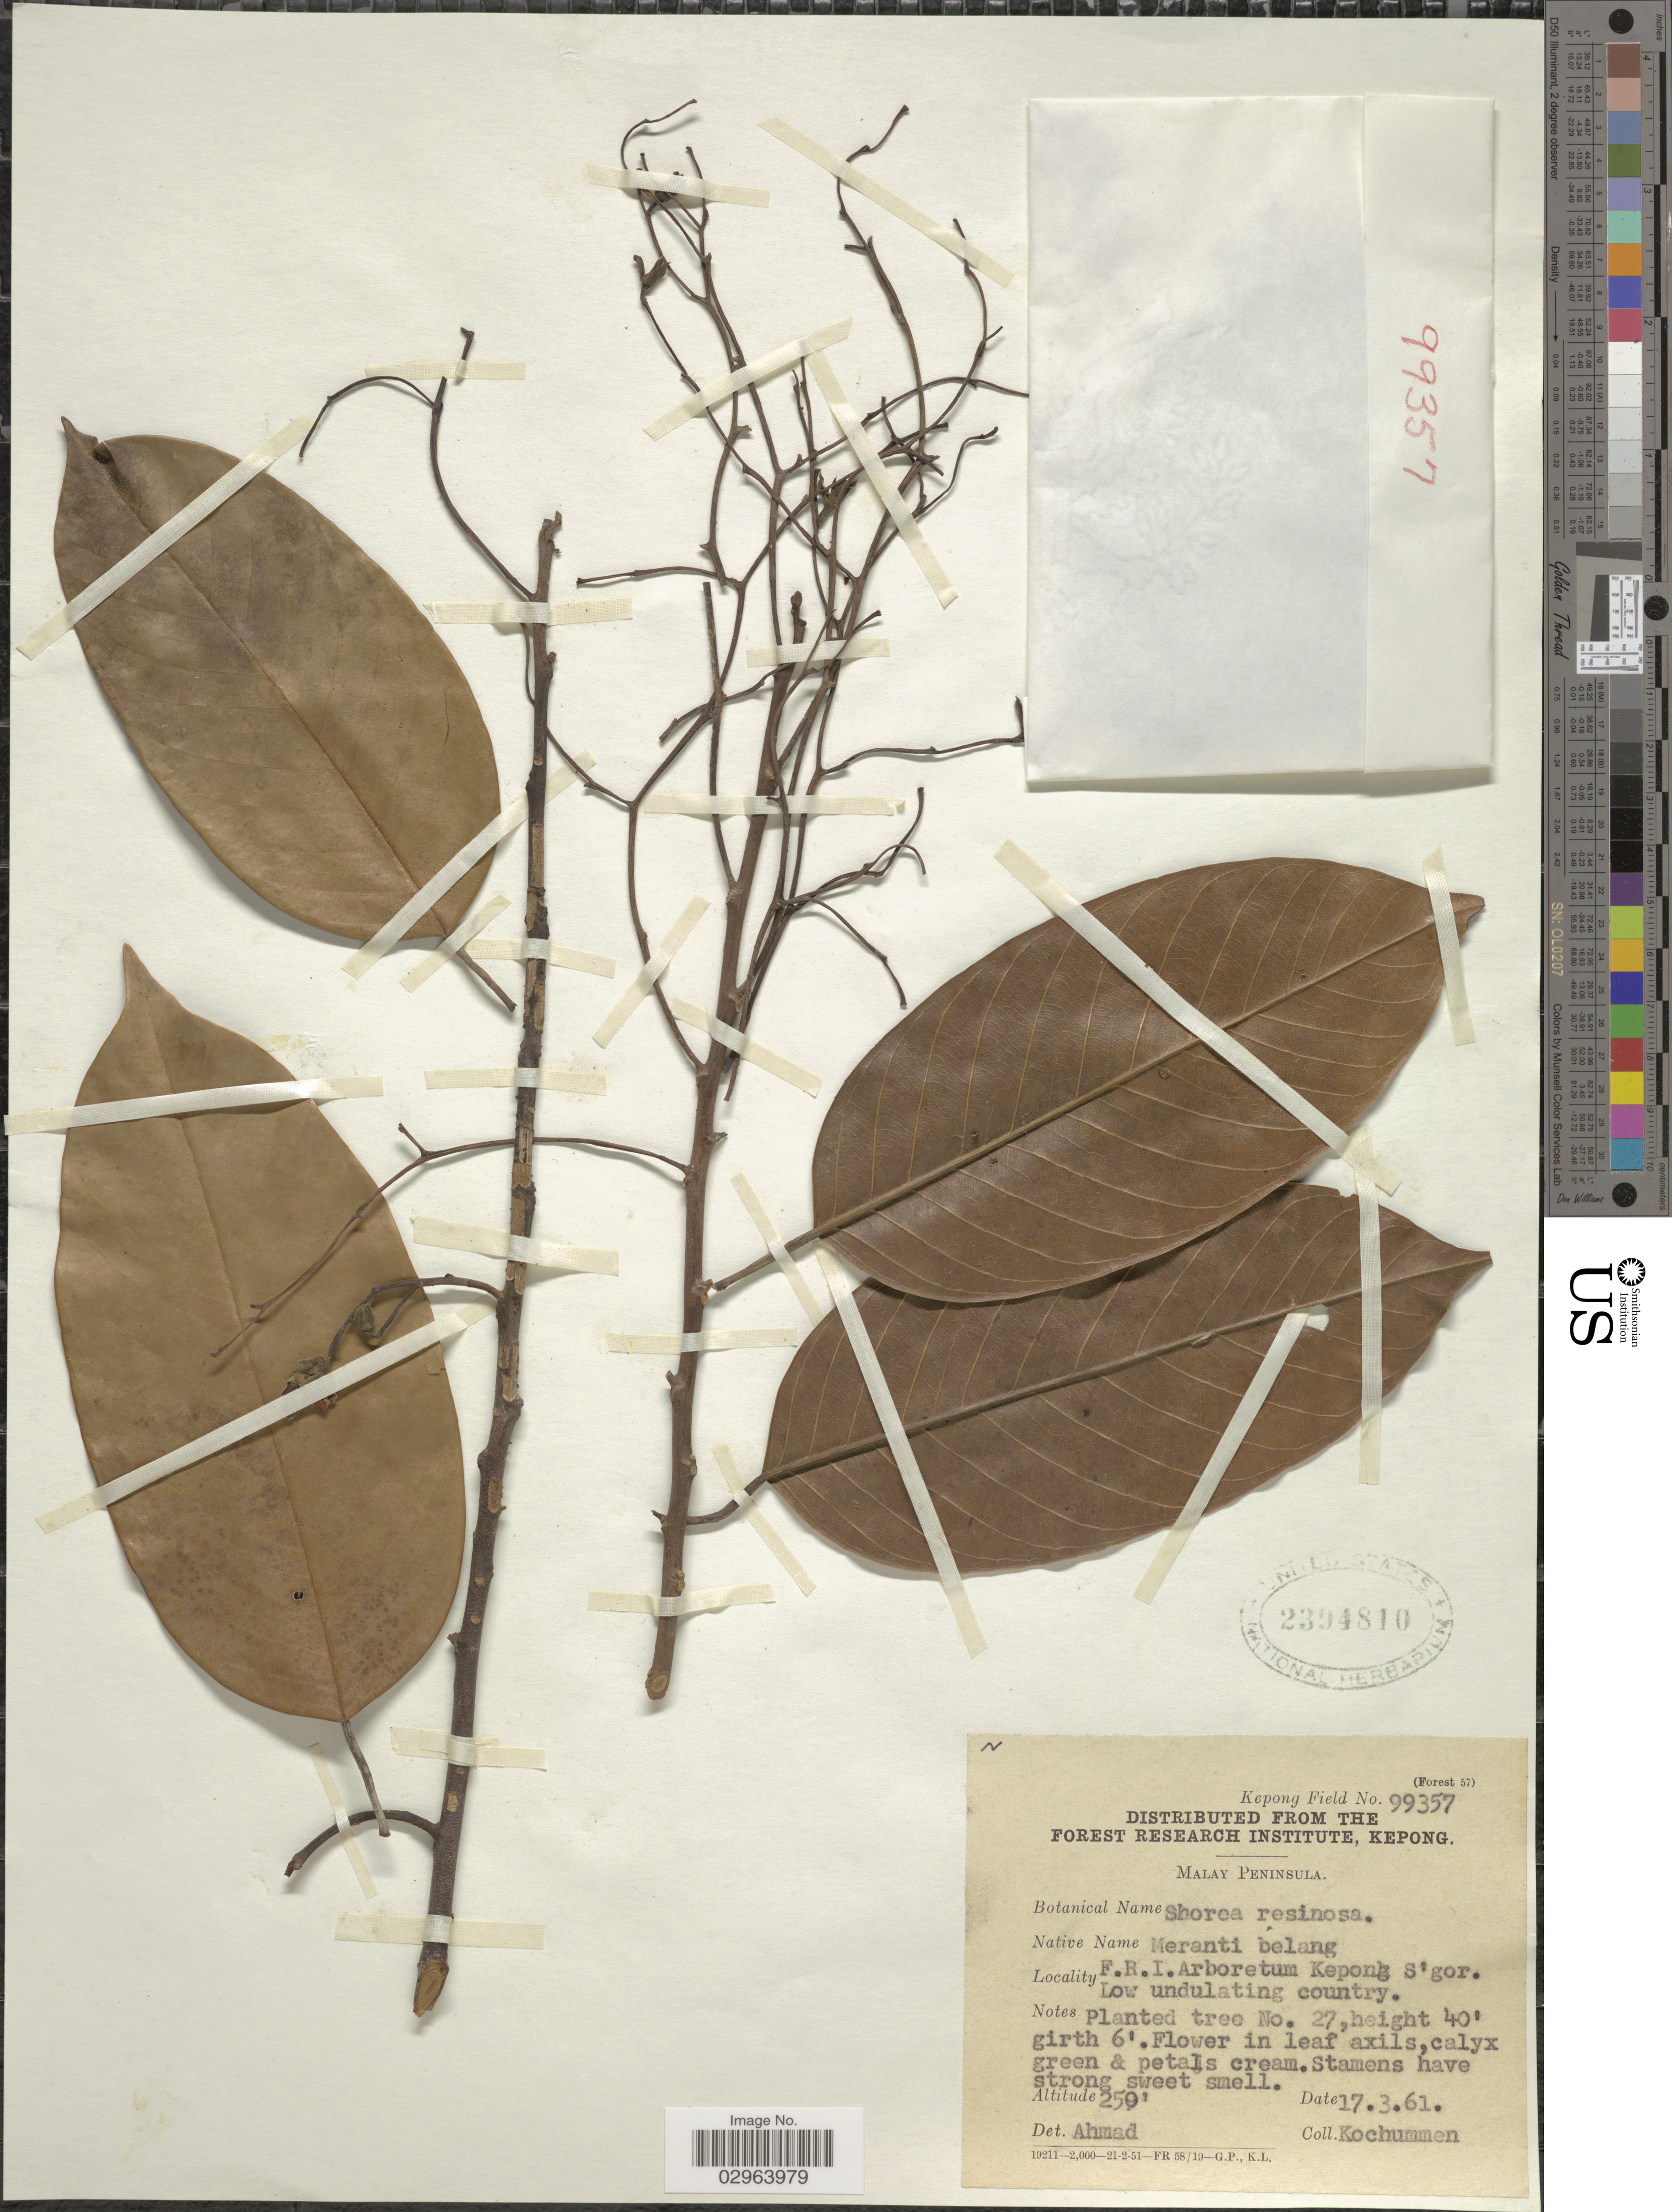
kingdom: Plantae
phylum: Tracheophyta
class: Magnoliopsida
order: Malvales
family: Dipterocarpaceae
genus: Anthoshorea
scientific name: Anthoshorea resinosa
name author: (Foxw.) P.S. Ashton & J. Heck.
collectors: Kochummen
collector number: Kepong Field 99357?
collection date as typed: Transcribed d/m/y: 17/3/61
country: Malaysia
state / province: Selangor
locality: Malay Peninsula. F.R.I. Arboretum Kepong S'gor.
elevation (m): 76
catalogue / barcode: US 2394810